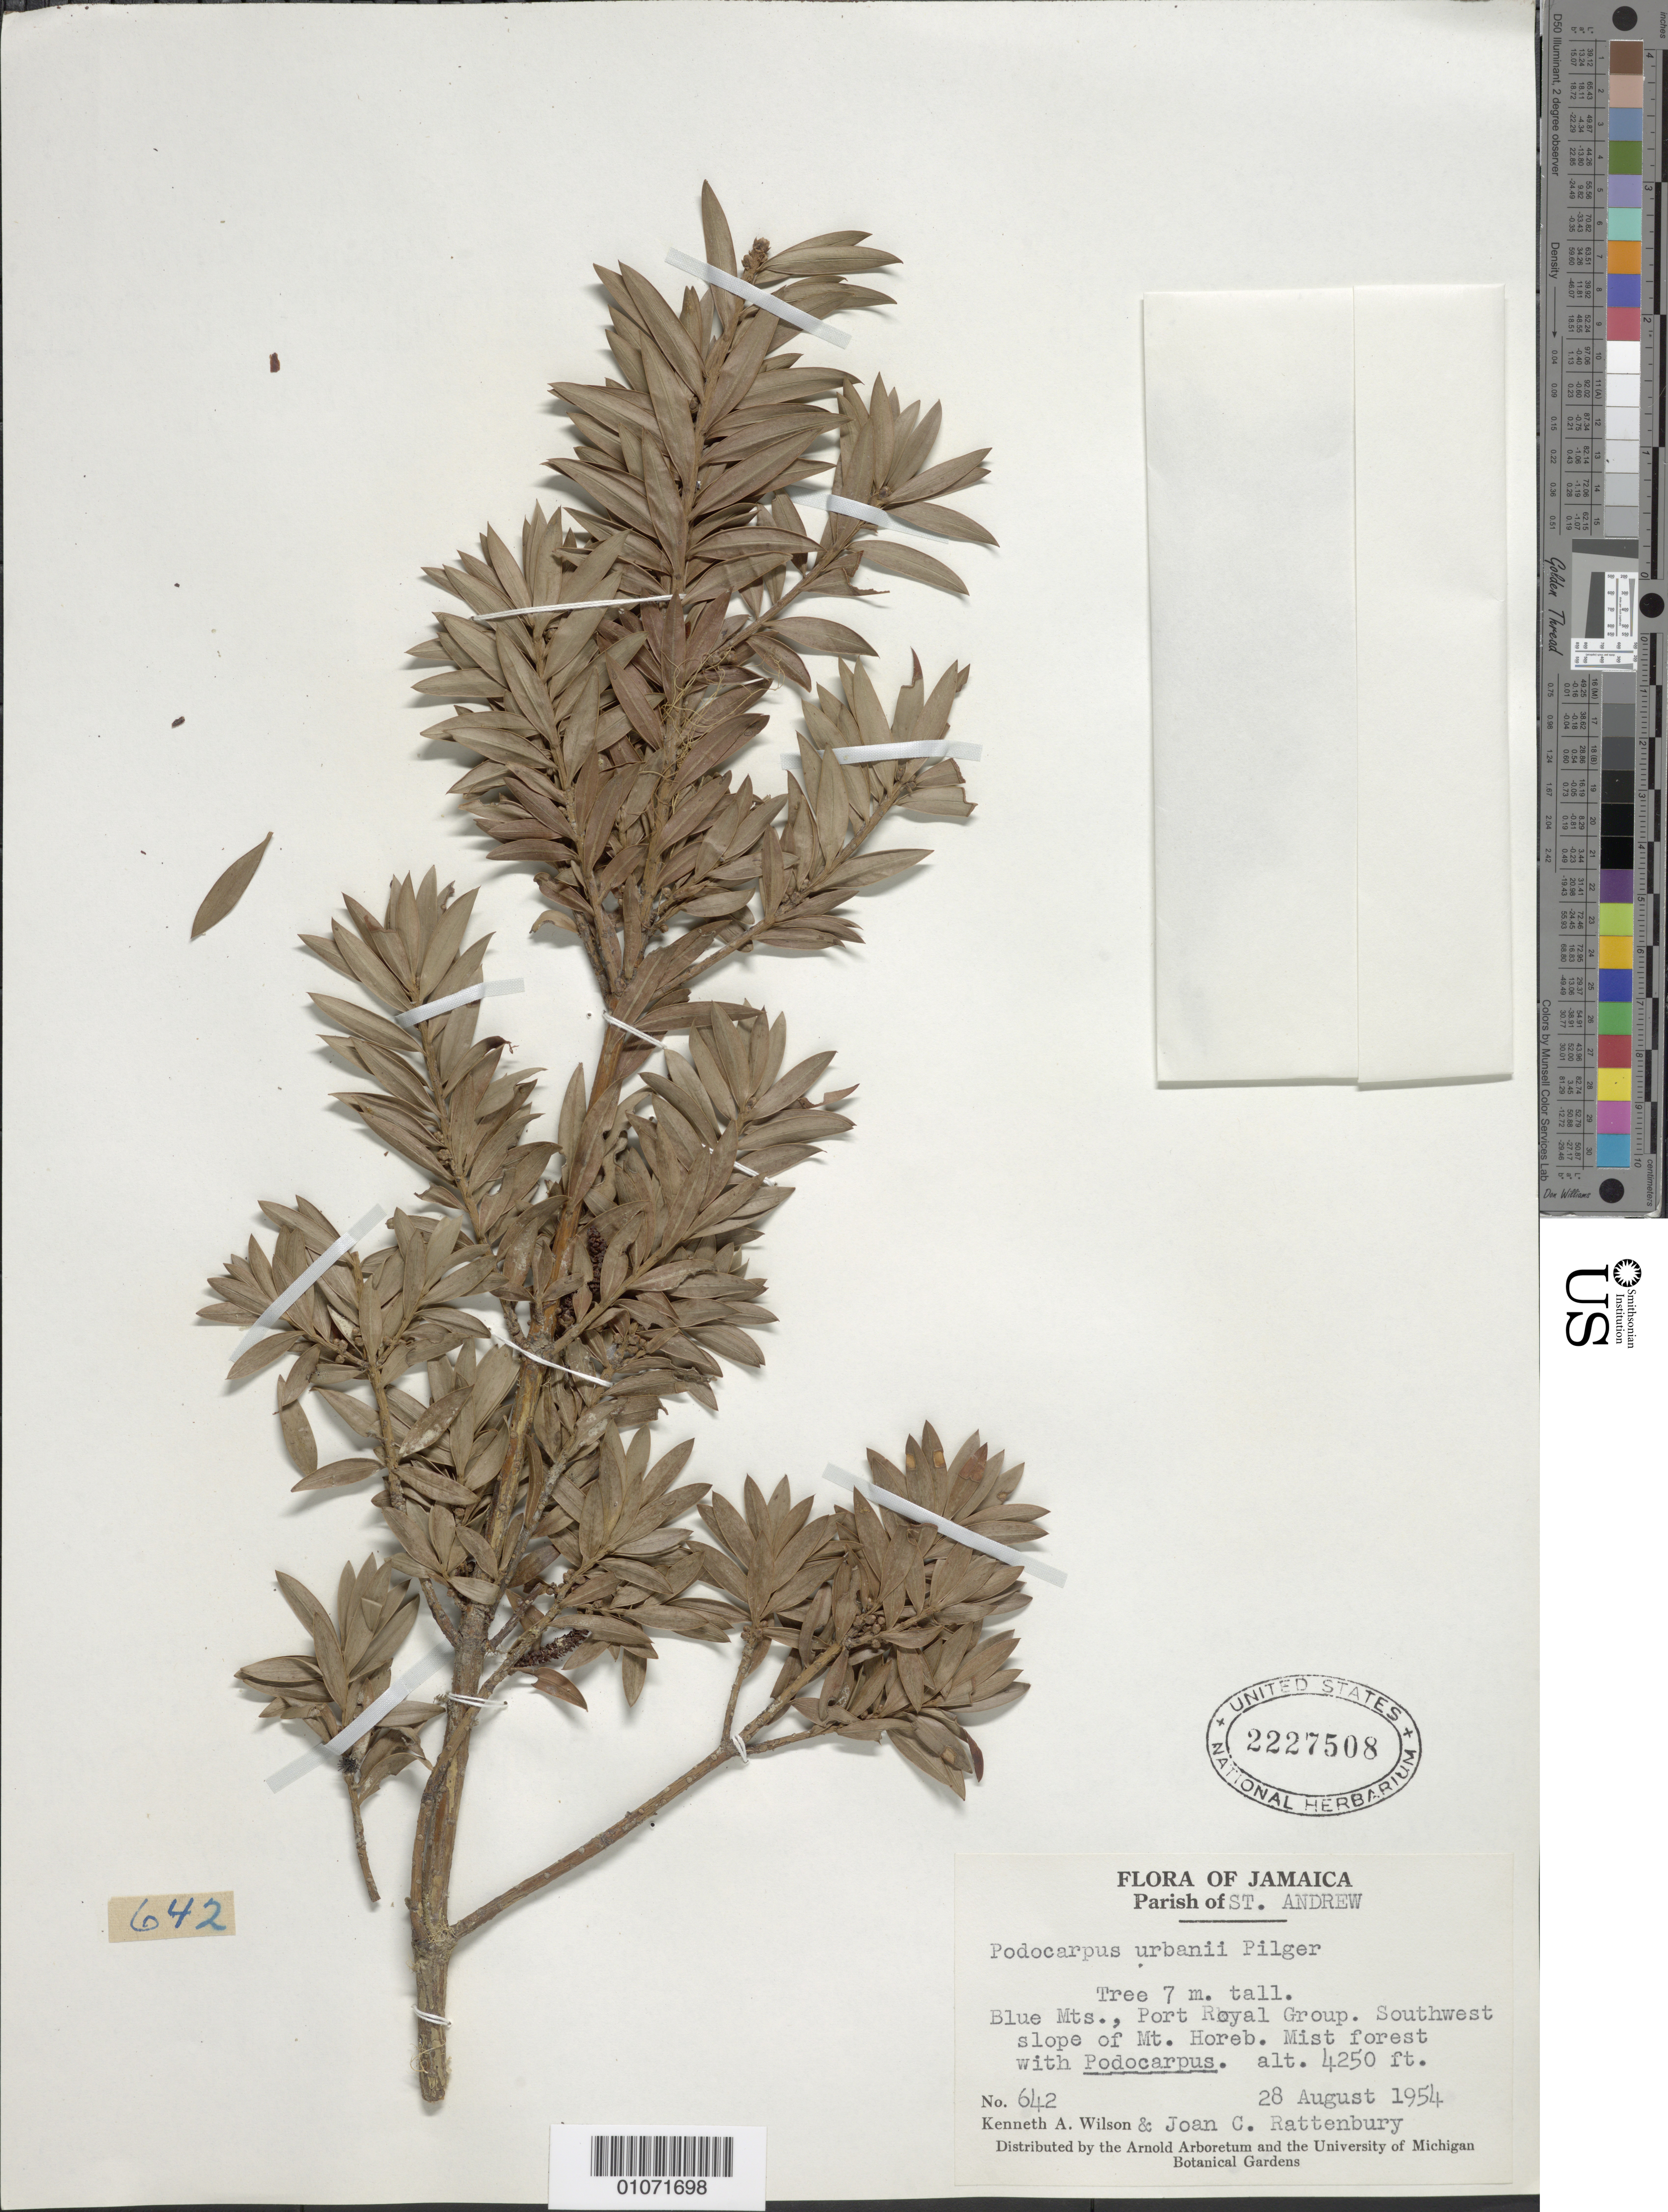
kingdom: Plantae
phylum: Tracheophyta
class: Pinopsida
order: Pinales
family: Podocarpaceae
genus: Podocarpus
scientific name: Podocarpus urbani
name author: Pilg.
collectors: K. A. Wilson & J. Rattenbury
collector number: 642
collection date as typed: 28 Aug 1954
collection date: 1954-08-28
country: Jamaica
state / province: Saint Andrew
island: Jamaica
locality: Blue Mountains, Port Royal group. Southwest slope of Mt. Horeb. Mist forest with Podocarpus.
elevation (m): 1295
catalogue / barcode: US 2227508